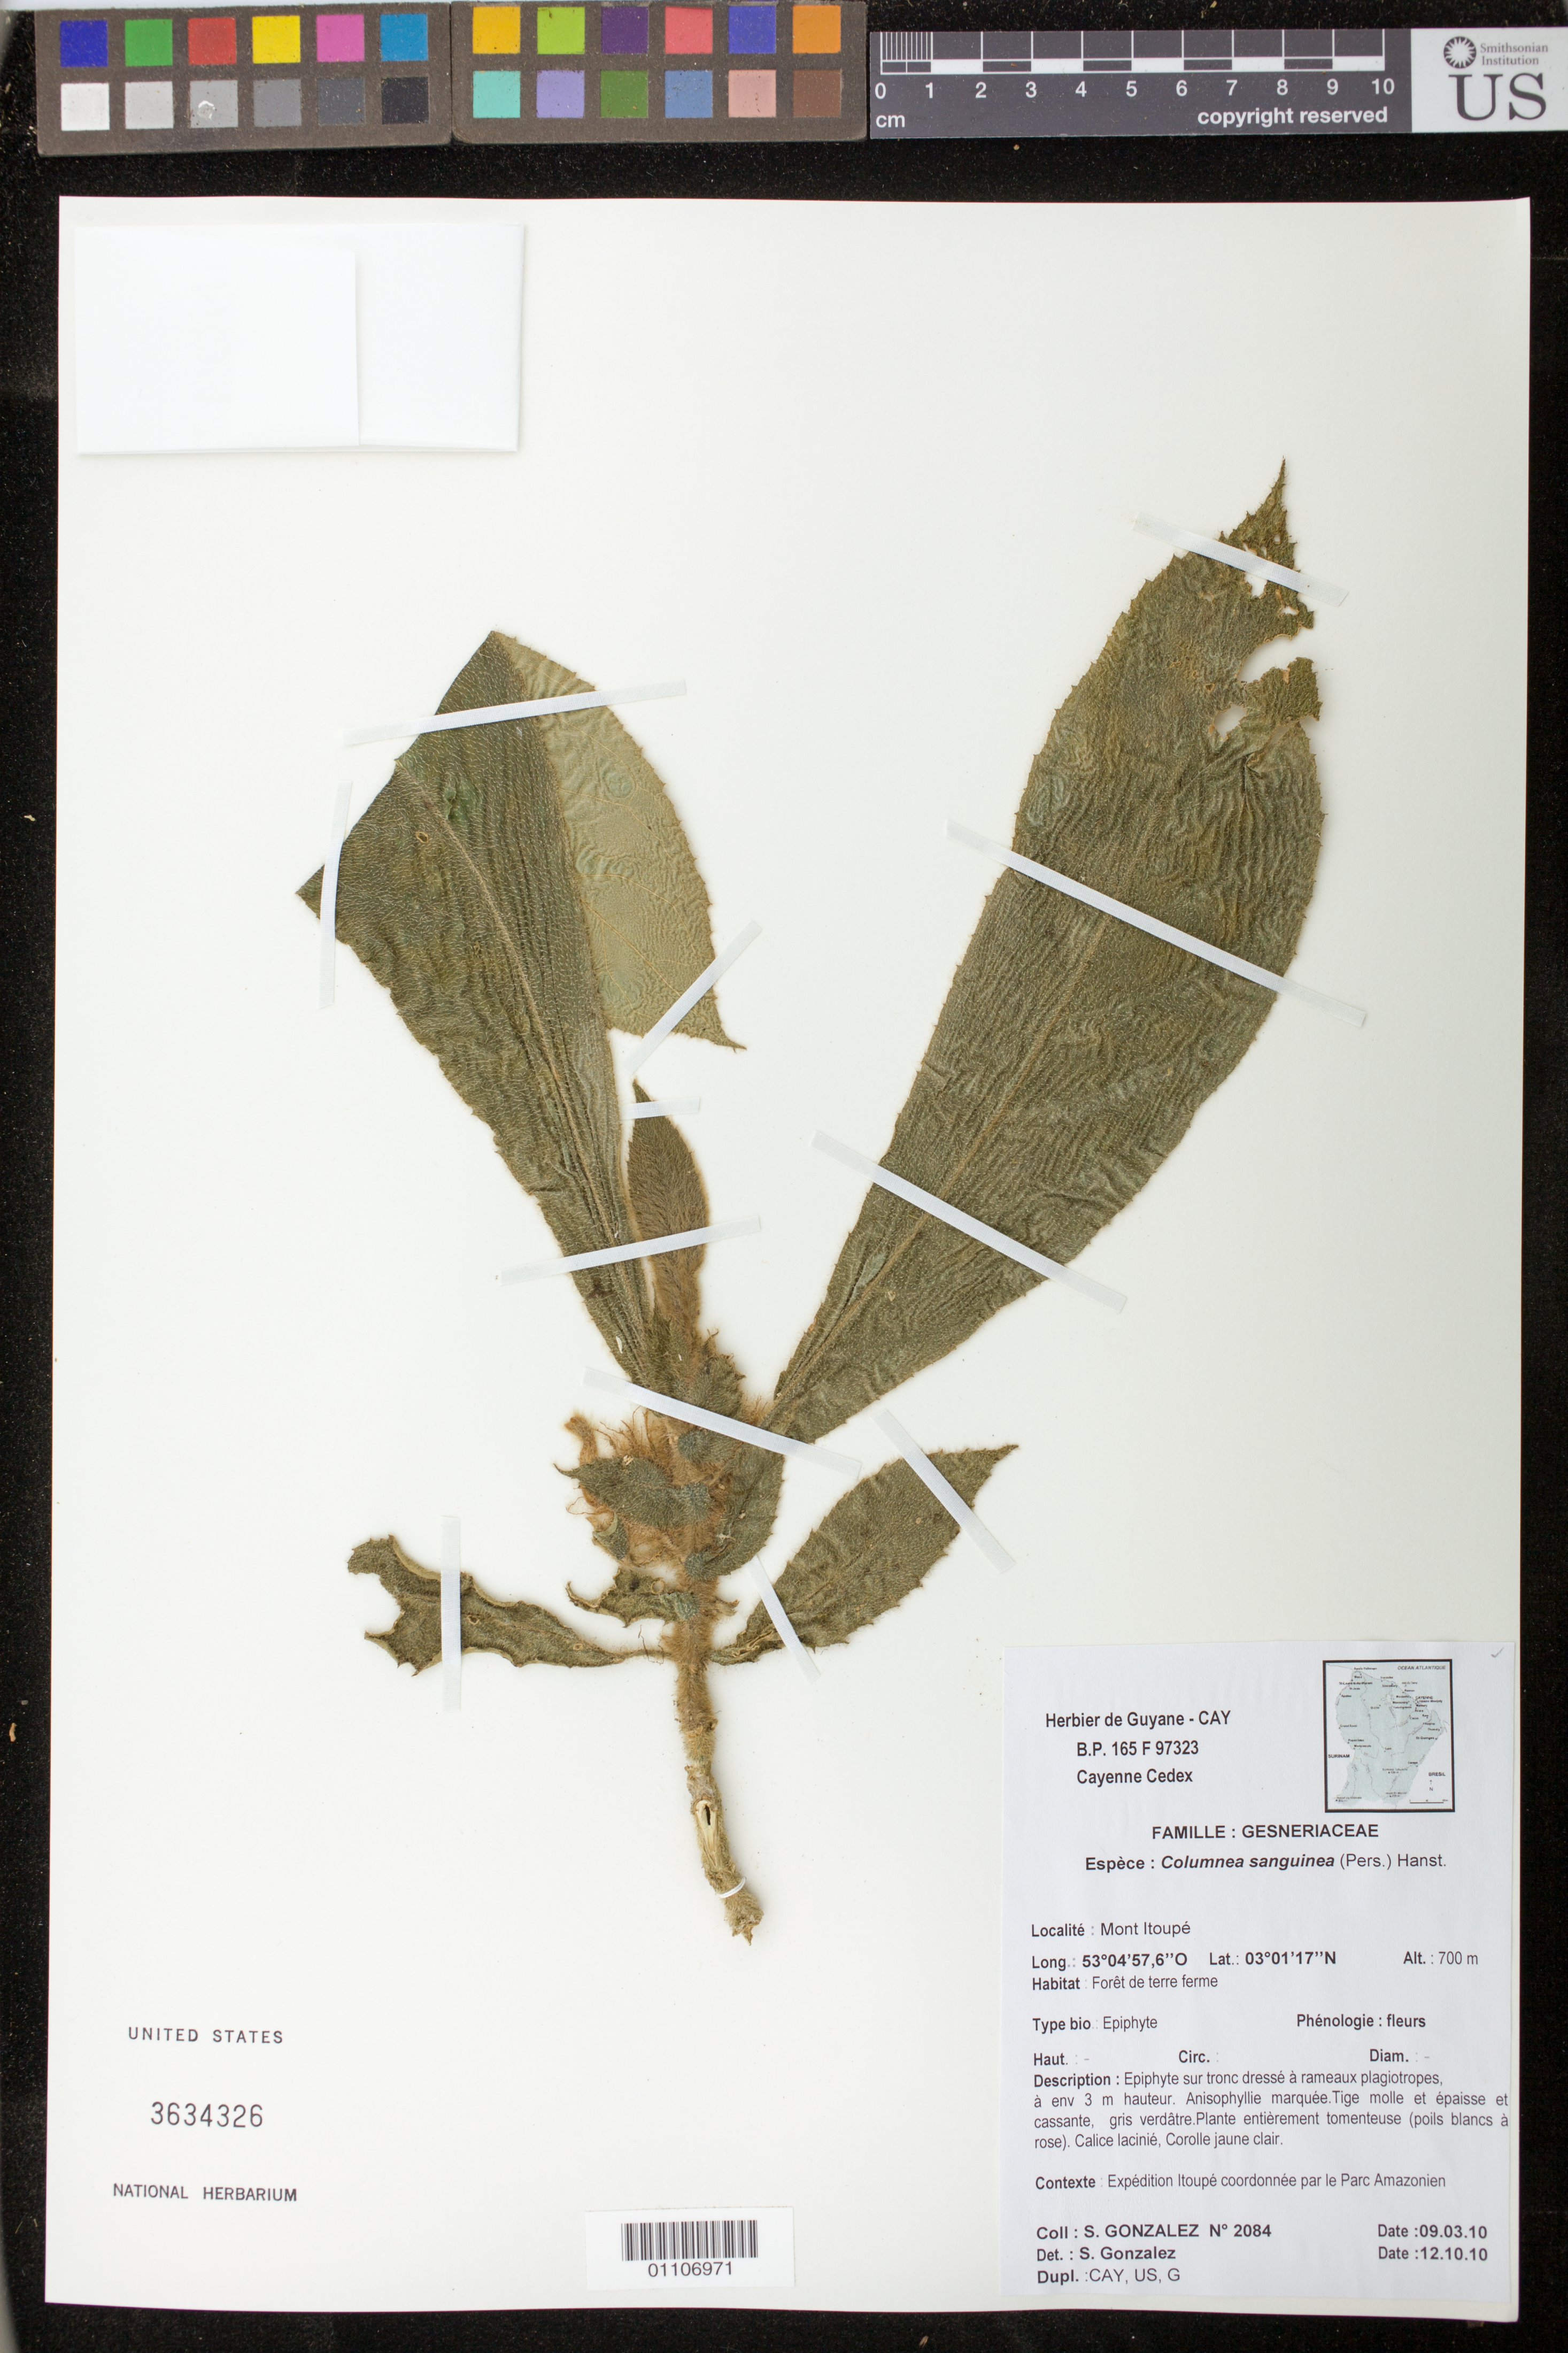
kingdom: Plantae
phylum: Tracheophyta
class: Magnoliopsida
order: Lamiales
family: Gesneriaceae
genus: Columnea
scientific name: Columnea sanguinea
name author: (Pers.) Hanst.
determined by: Gonzalez, Sophie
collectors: S. Gonzalez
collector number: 2084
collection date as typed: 09 Mar 2010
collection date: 2010-03-09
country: French Guiana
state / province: Cayenne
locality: Mont Itoupe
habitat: Foret de terre ferme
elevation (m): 700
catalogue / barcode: US 3634326